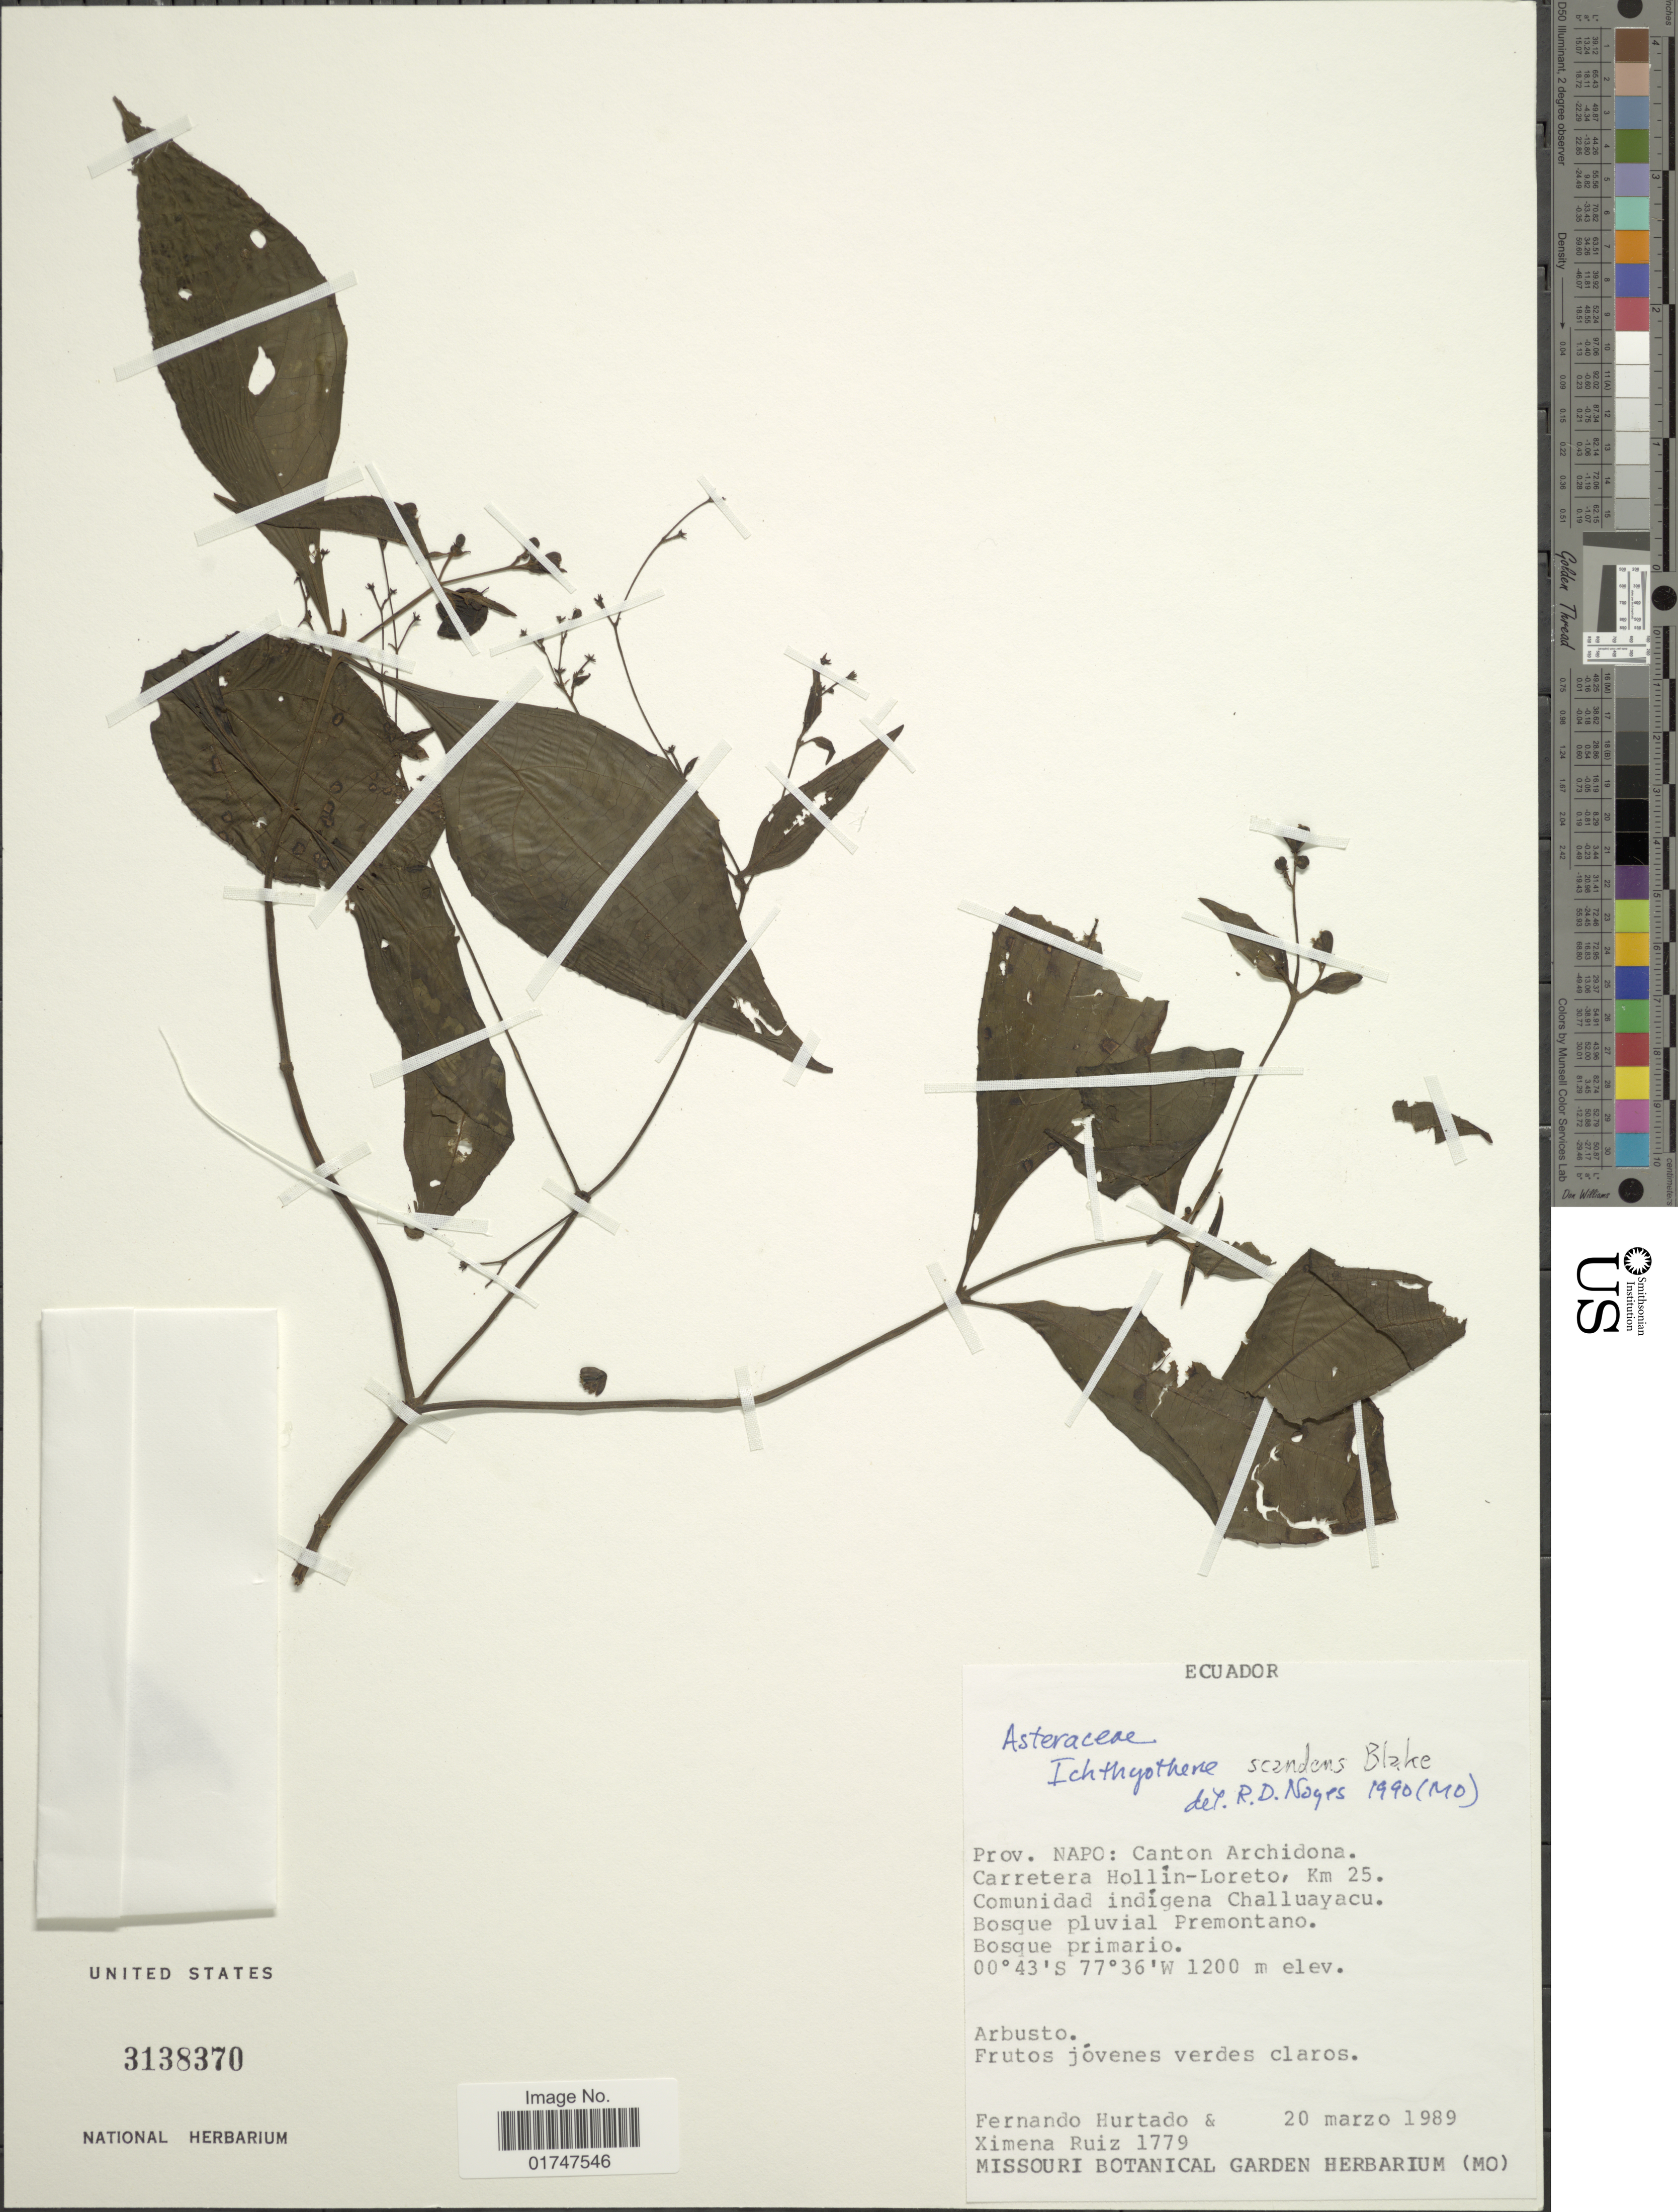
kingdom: Plantae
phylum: Tracheophyta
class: Magnoliopsida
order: Asterales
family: Asteraceae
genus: Ichthyothere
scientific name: Ichthyothere scandens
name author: S.F. Blake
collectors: F. Hurtado & X. Ruiz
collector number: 1779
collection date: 1989-03-20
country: Ecuador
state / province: Napo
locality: Prov. Napo: Canton Archidona. Carretera Hollín-Loreto, Km 25. Comunidad indígena Challuayacu. Bosque pluvial Premontano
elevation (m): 1200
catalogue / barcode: US 3138370